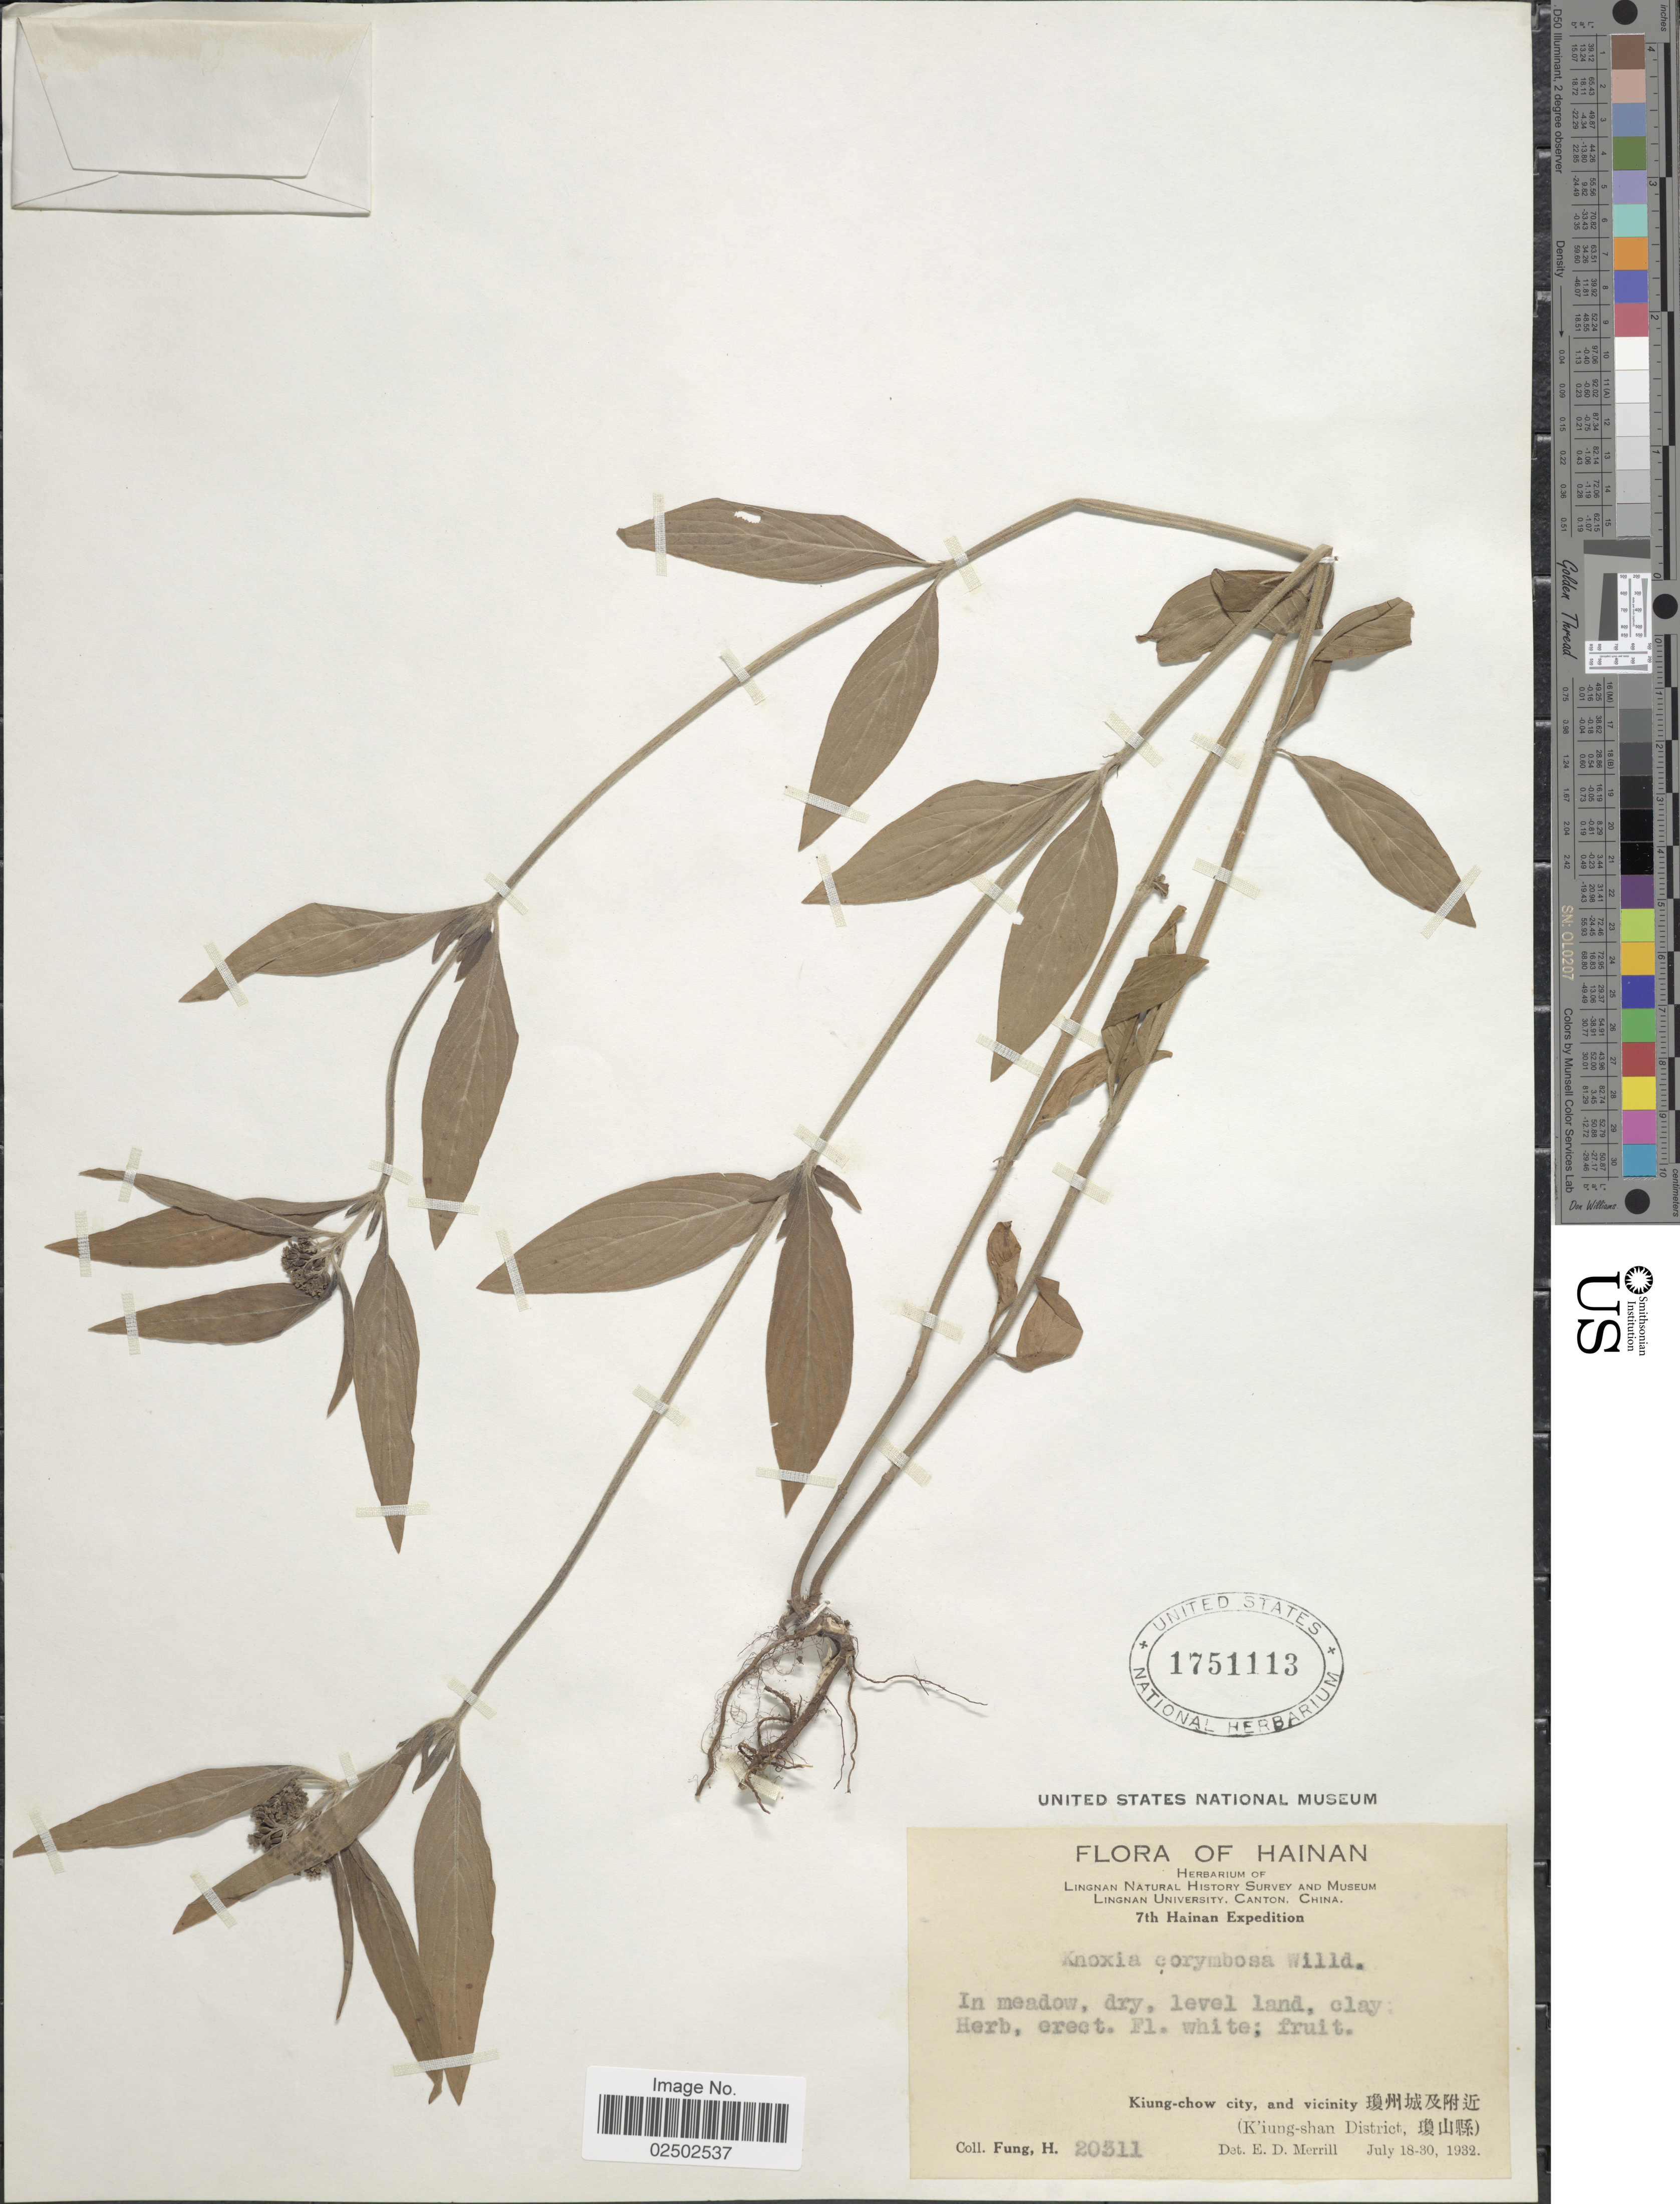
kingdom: Plantae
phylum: Tracheophyta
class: Magnoliopsida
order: Gentianales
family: Rubiaceae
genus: Knoxia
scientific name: Knoxia corymbosa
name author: Willd.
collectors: H. Fung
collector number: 20311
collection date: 1932-07-18/1932-07-30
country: China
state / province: Hainan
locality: Hainan. Kiung-chow city, and vicinity (K'iung-shan District)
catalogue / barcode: US 1751113